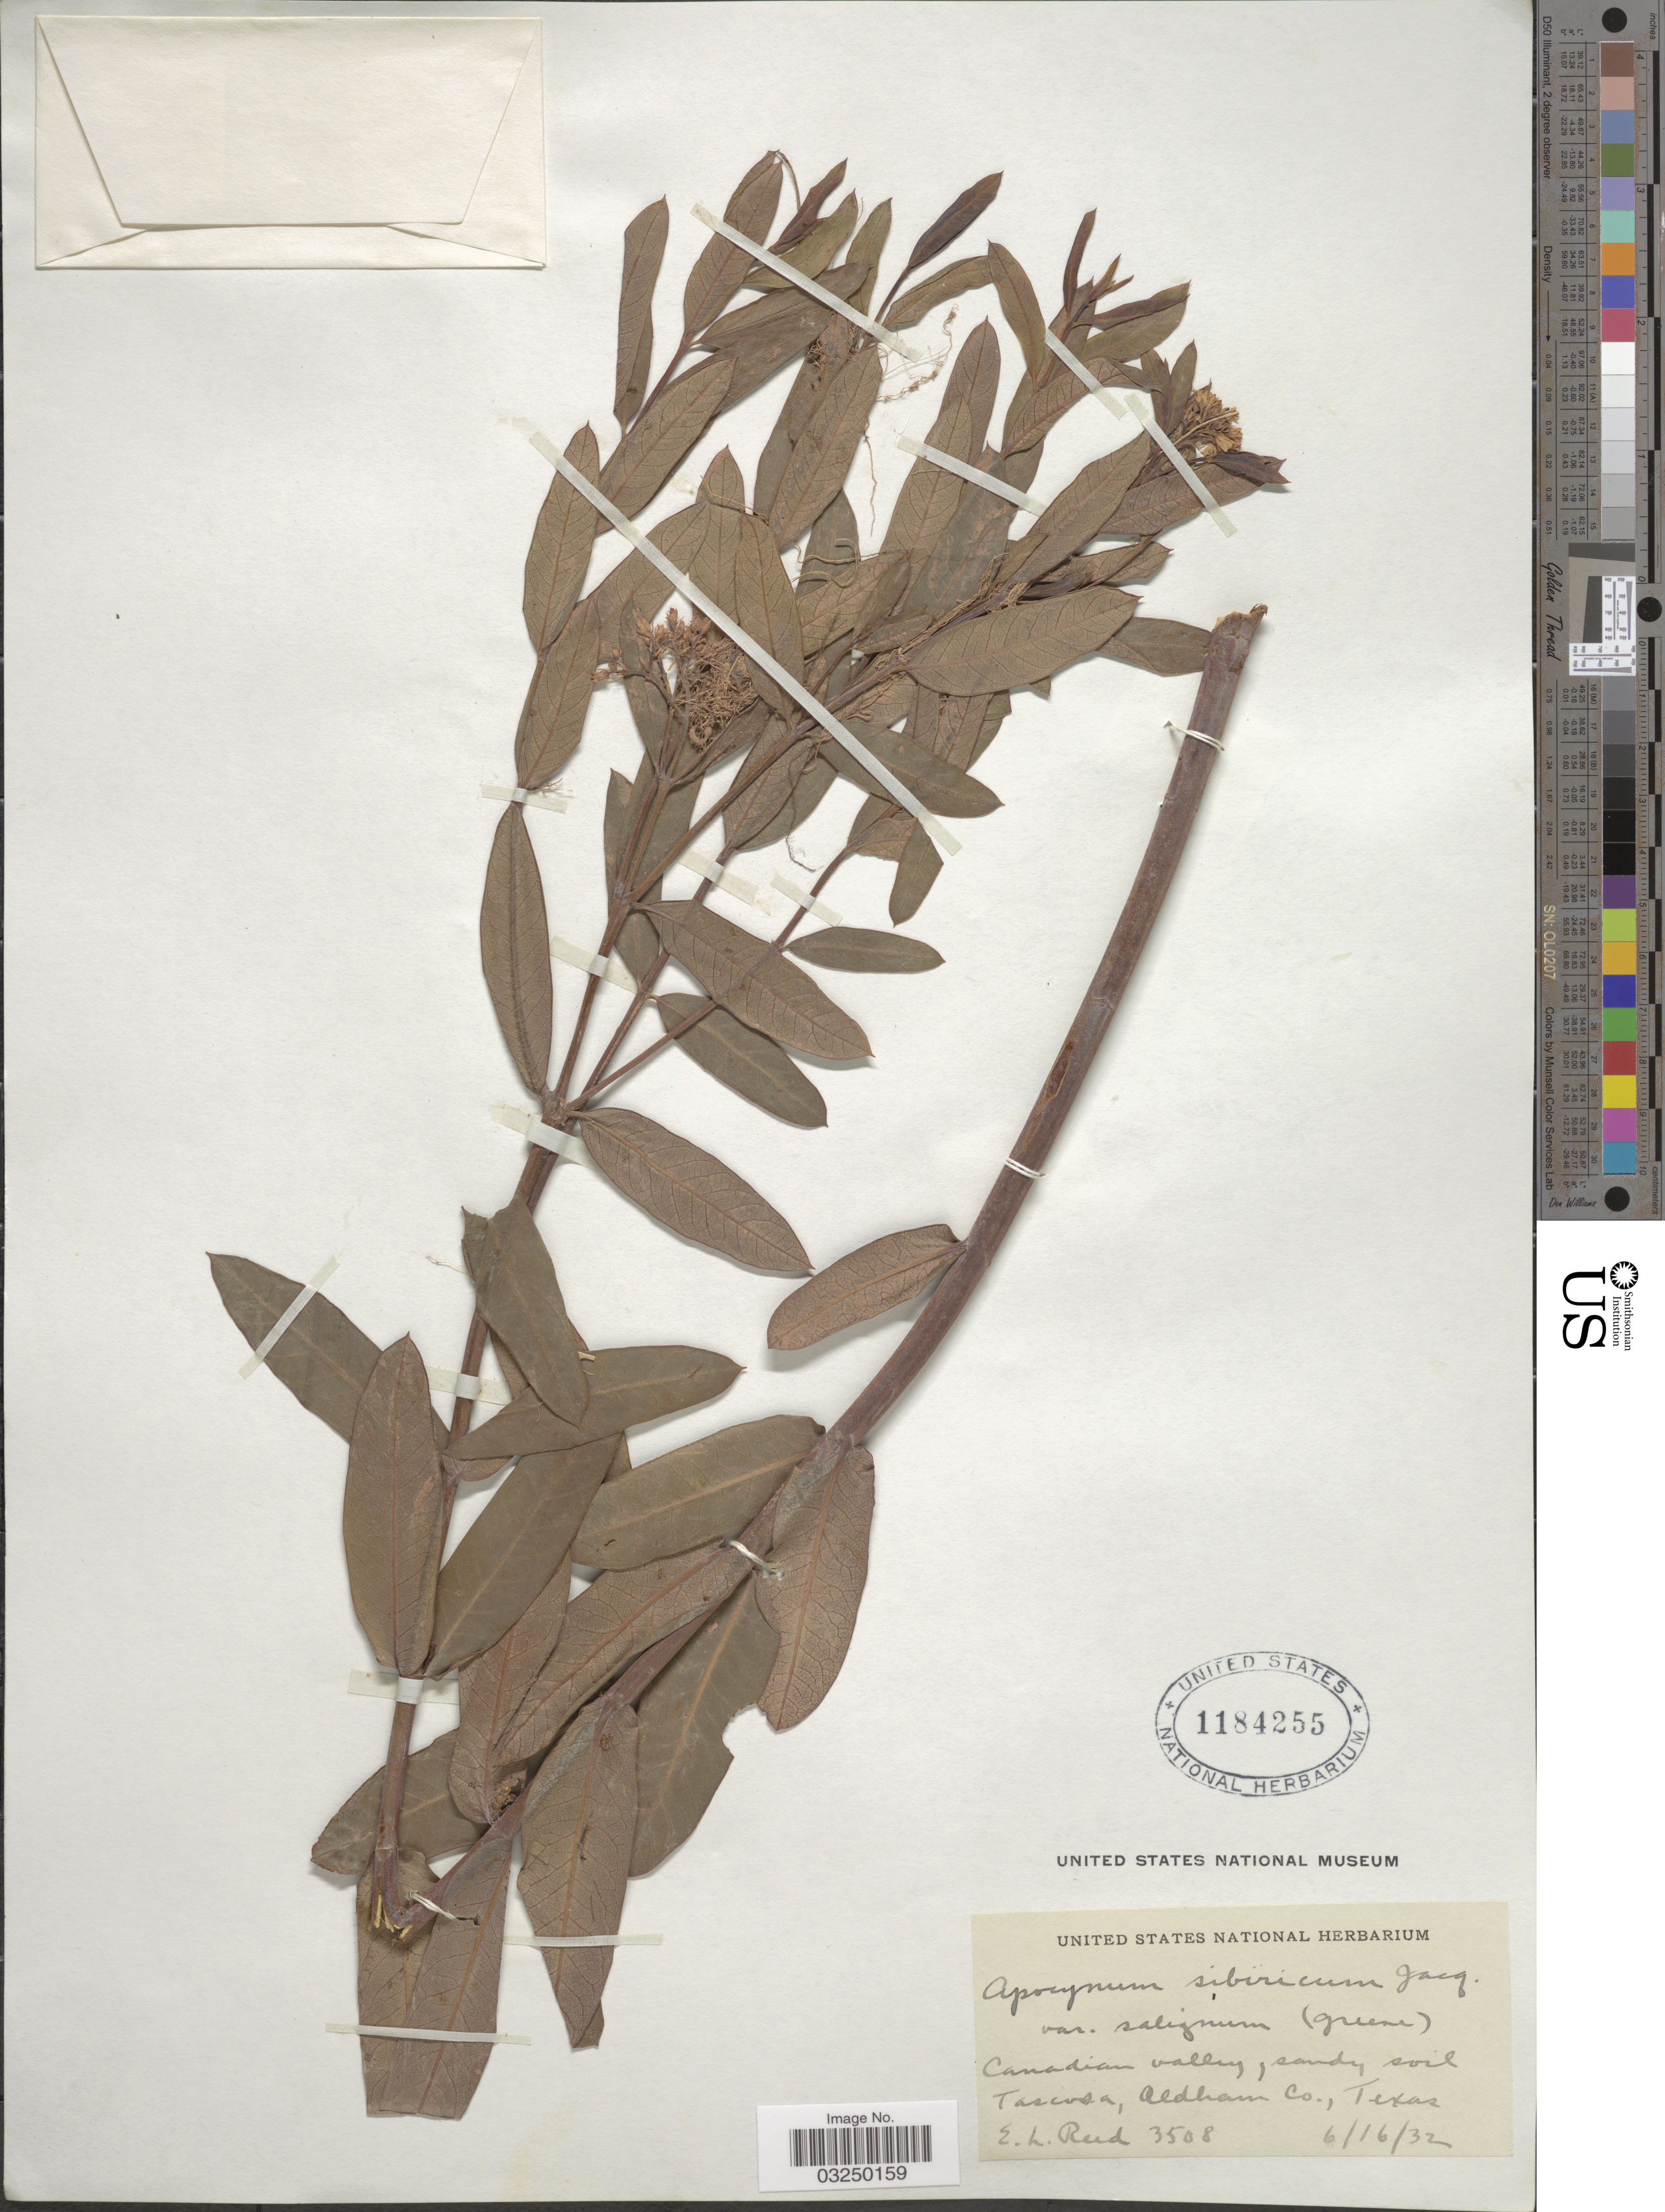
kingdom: Plantae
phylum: Tracheophyta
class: Magnoliopsida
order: Gentianales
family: Apocynaceae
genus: Apocynum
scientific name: Apocynum sibiricum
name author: Jacq.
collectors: E. Reed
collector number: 3508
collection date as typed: Transcribed d/m/y: 16/6/32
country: United States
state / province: Texas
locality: Canadian Valley, sandy soil. Tascosa, Oldham Co.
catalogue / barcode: US 1184255